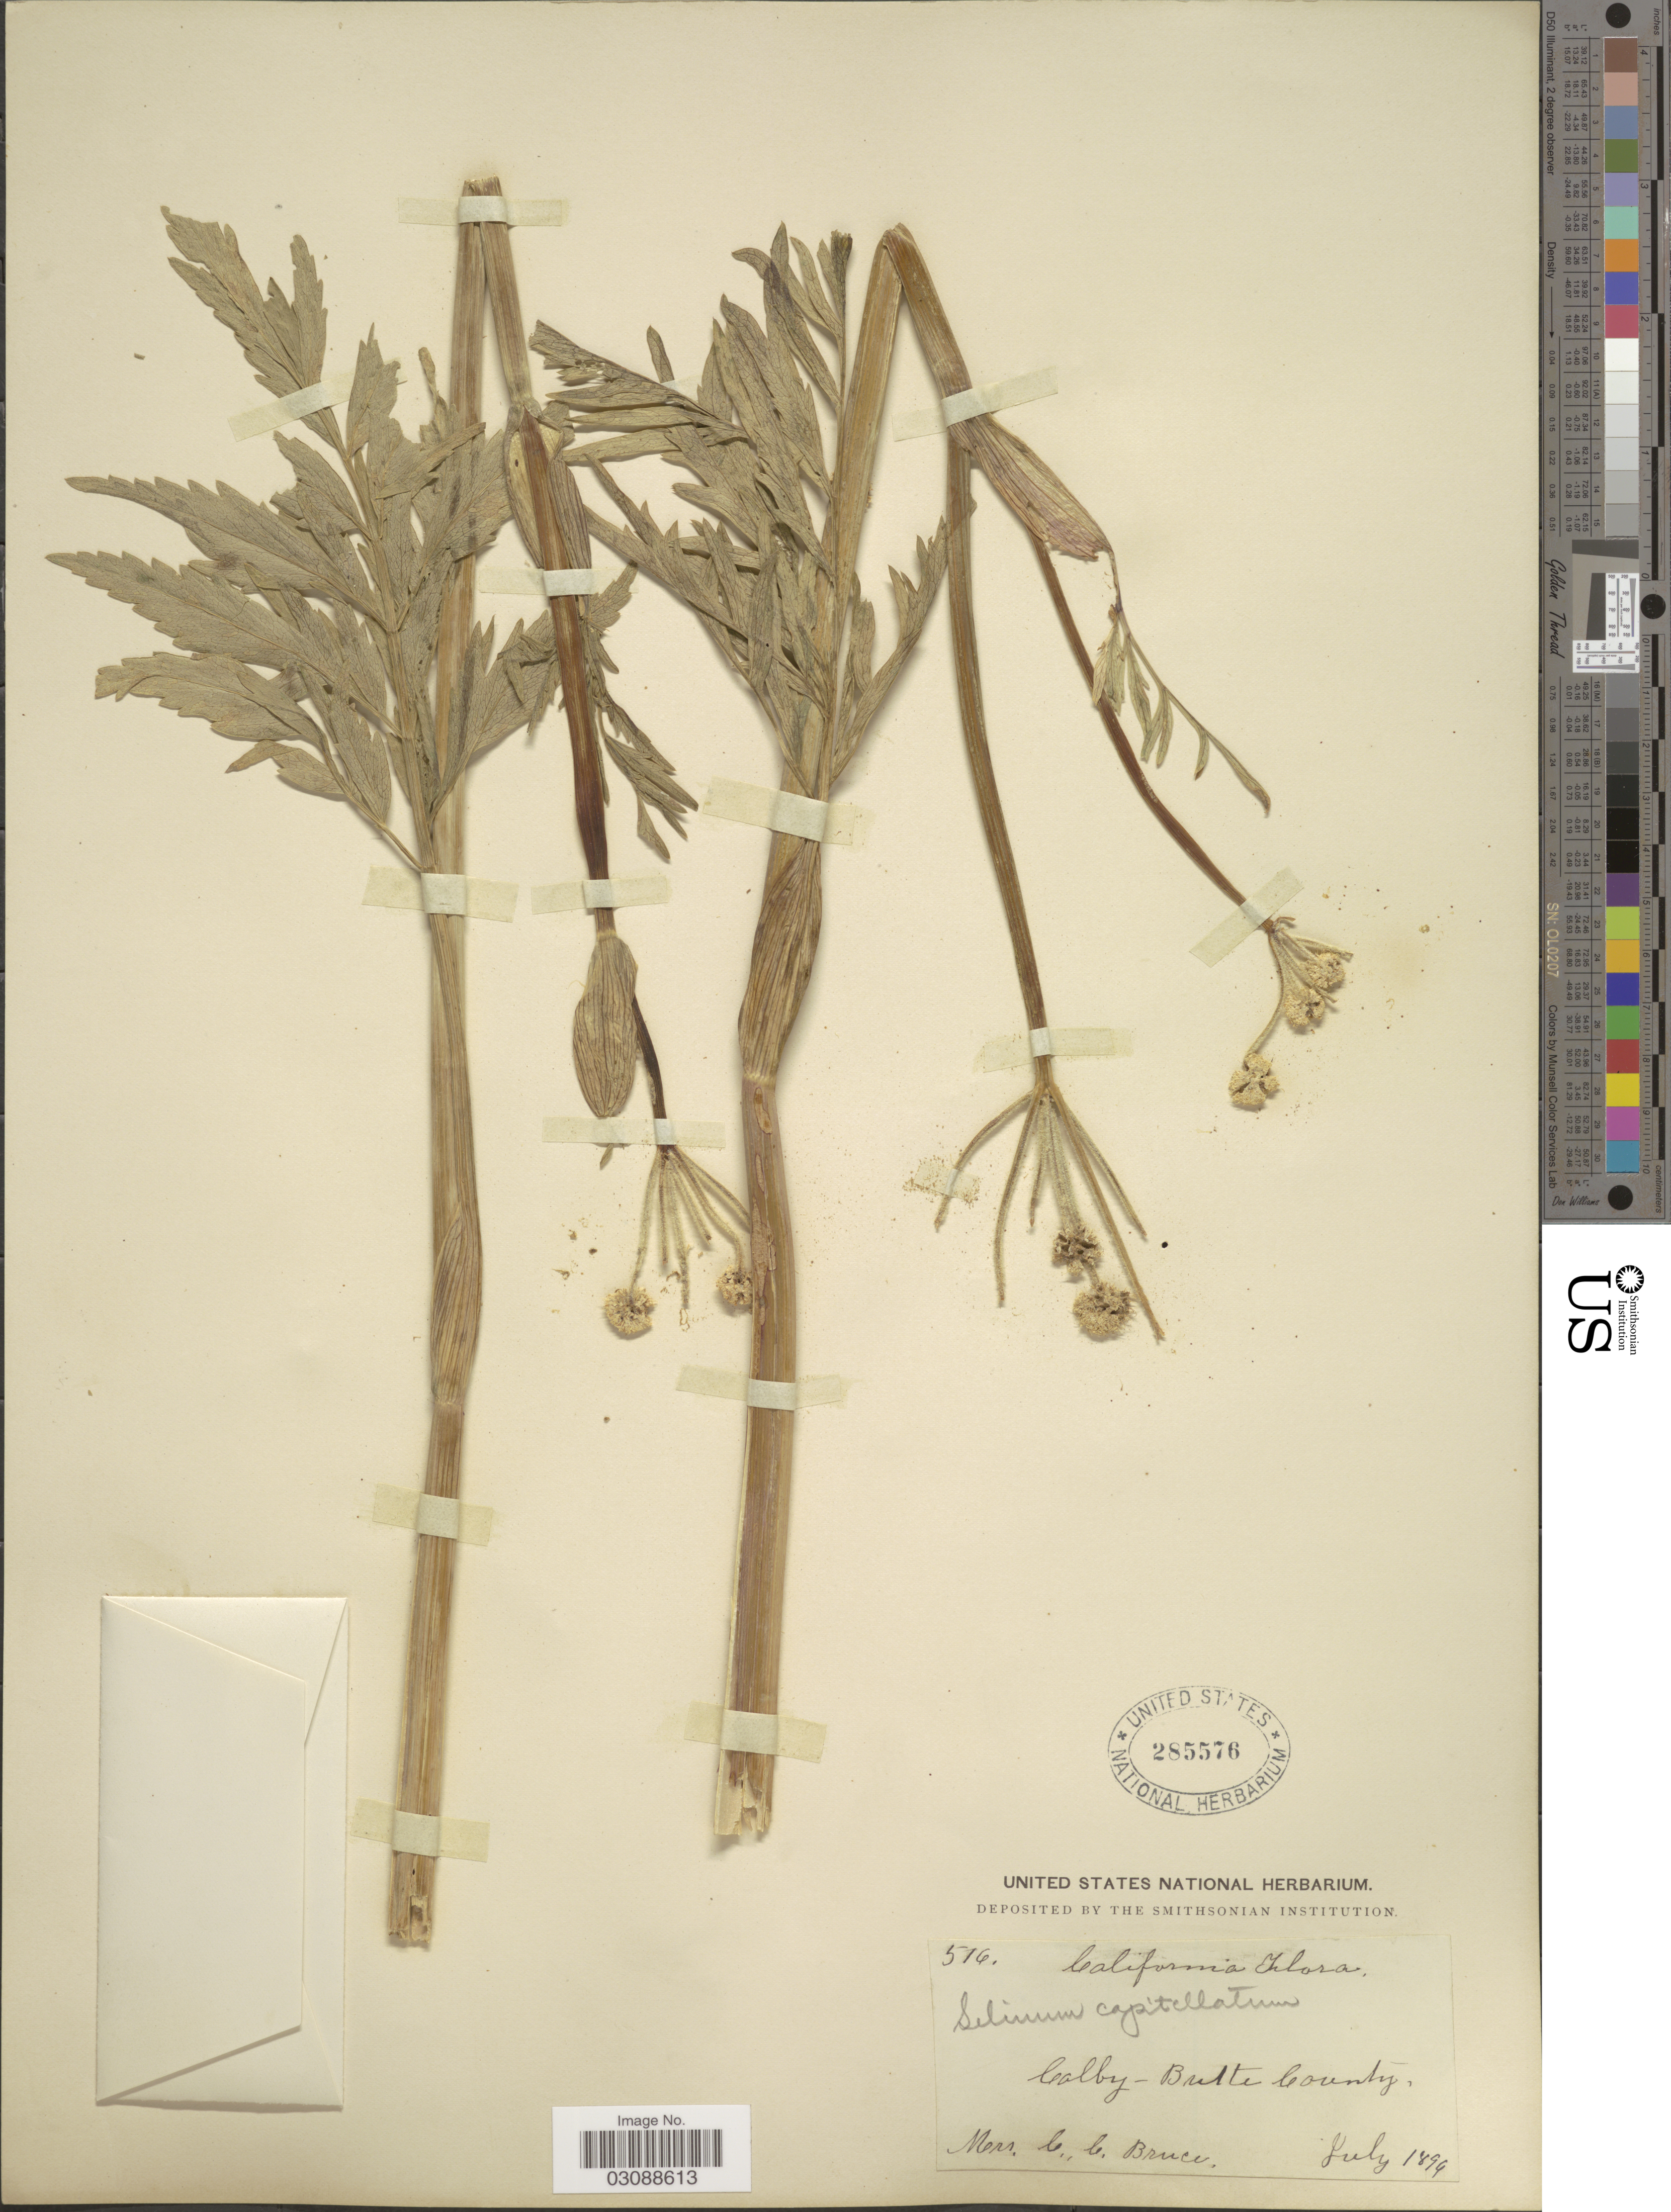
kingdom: Plantae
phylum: Tracheophyta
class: Magnoliopsida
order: Apiales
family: Apiaceae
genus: Sphenosciadium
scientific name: Sphenosciadium capitellatum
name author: A. Gray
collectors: C. Bruce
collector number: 576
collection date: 1899-07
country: United States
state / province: California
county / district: Butte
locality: Colby - Butte County.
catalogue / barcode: US 285576